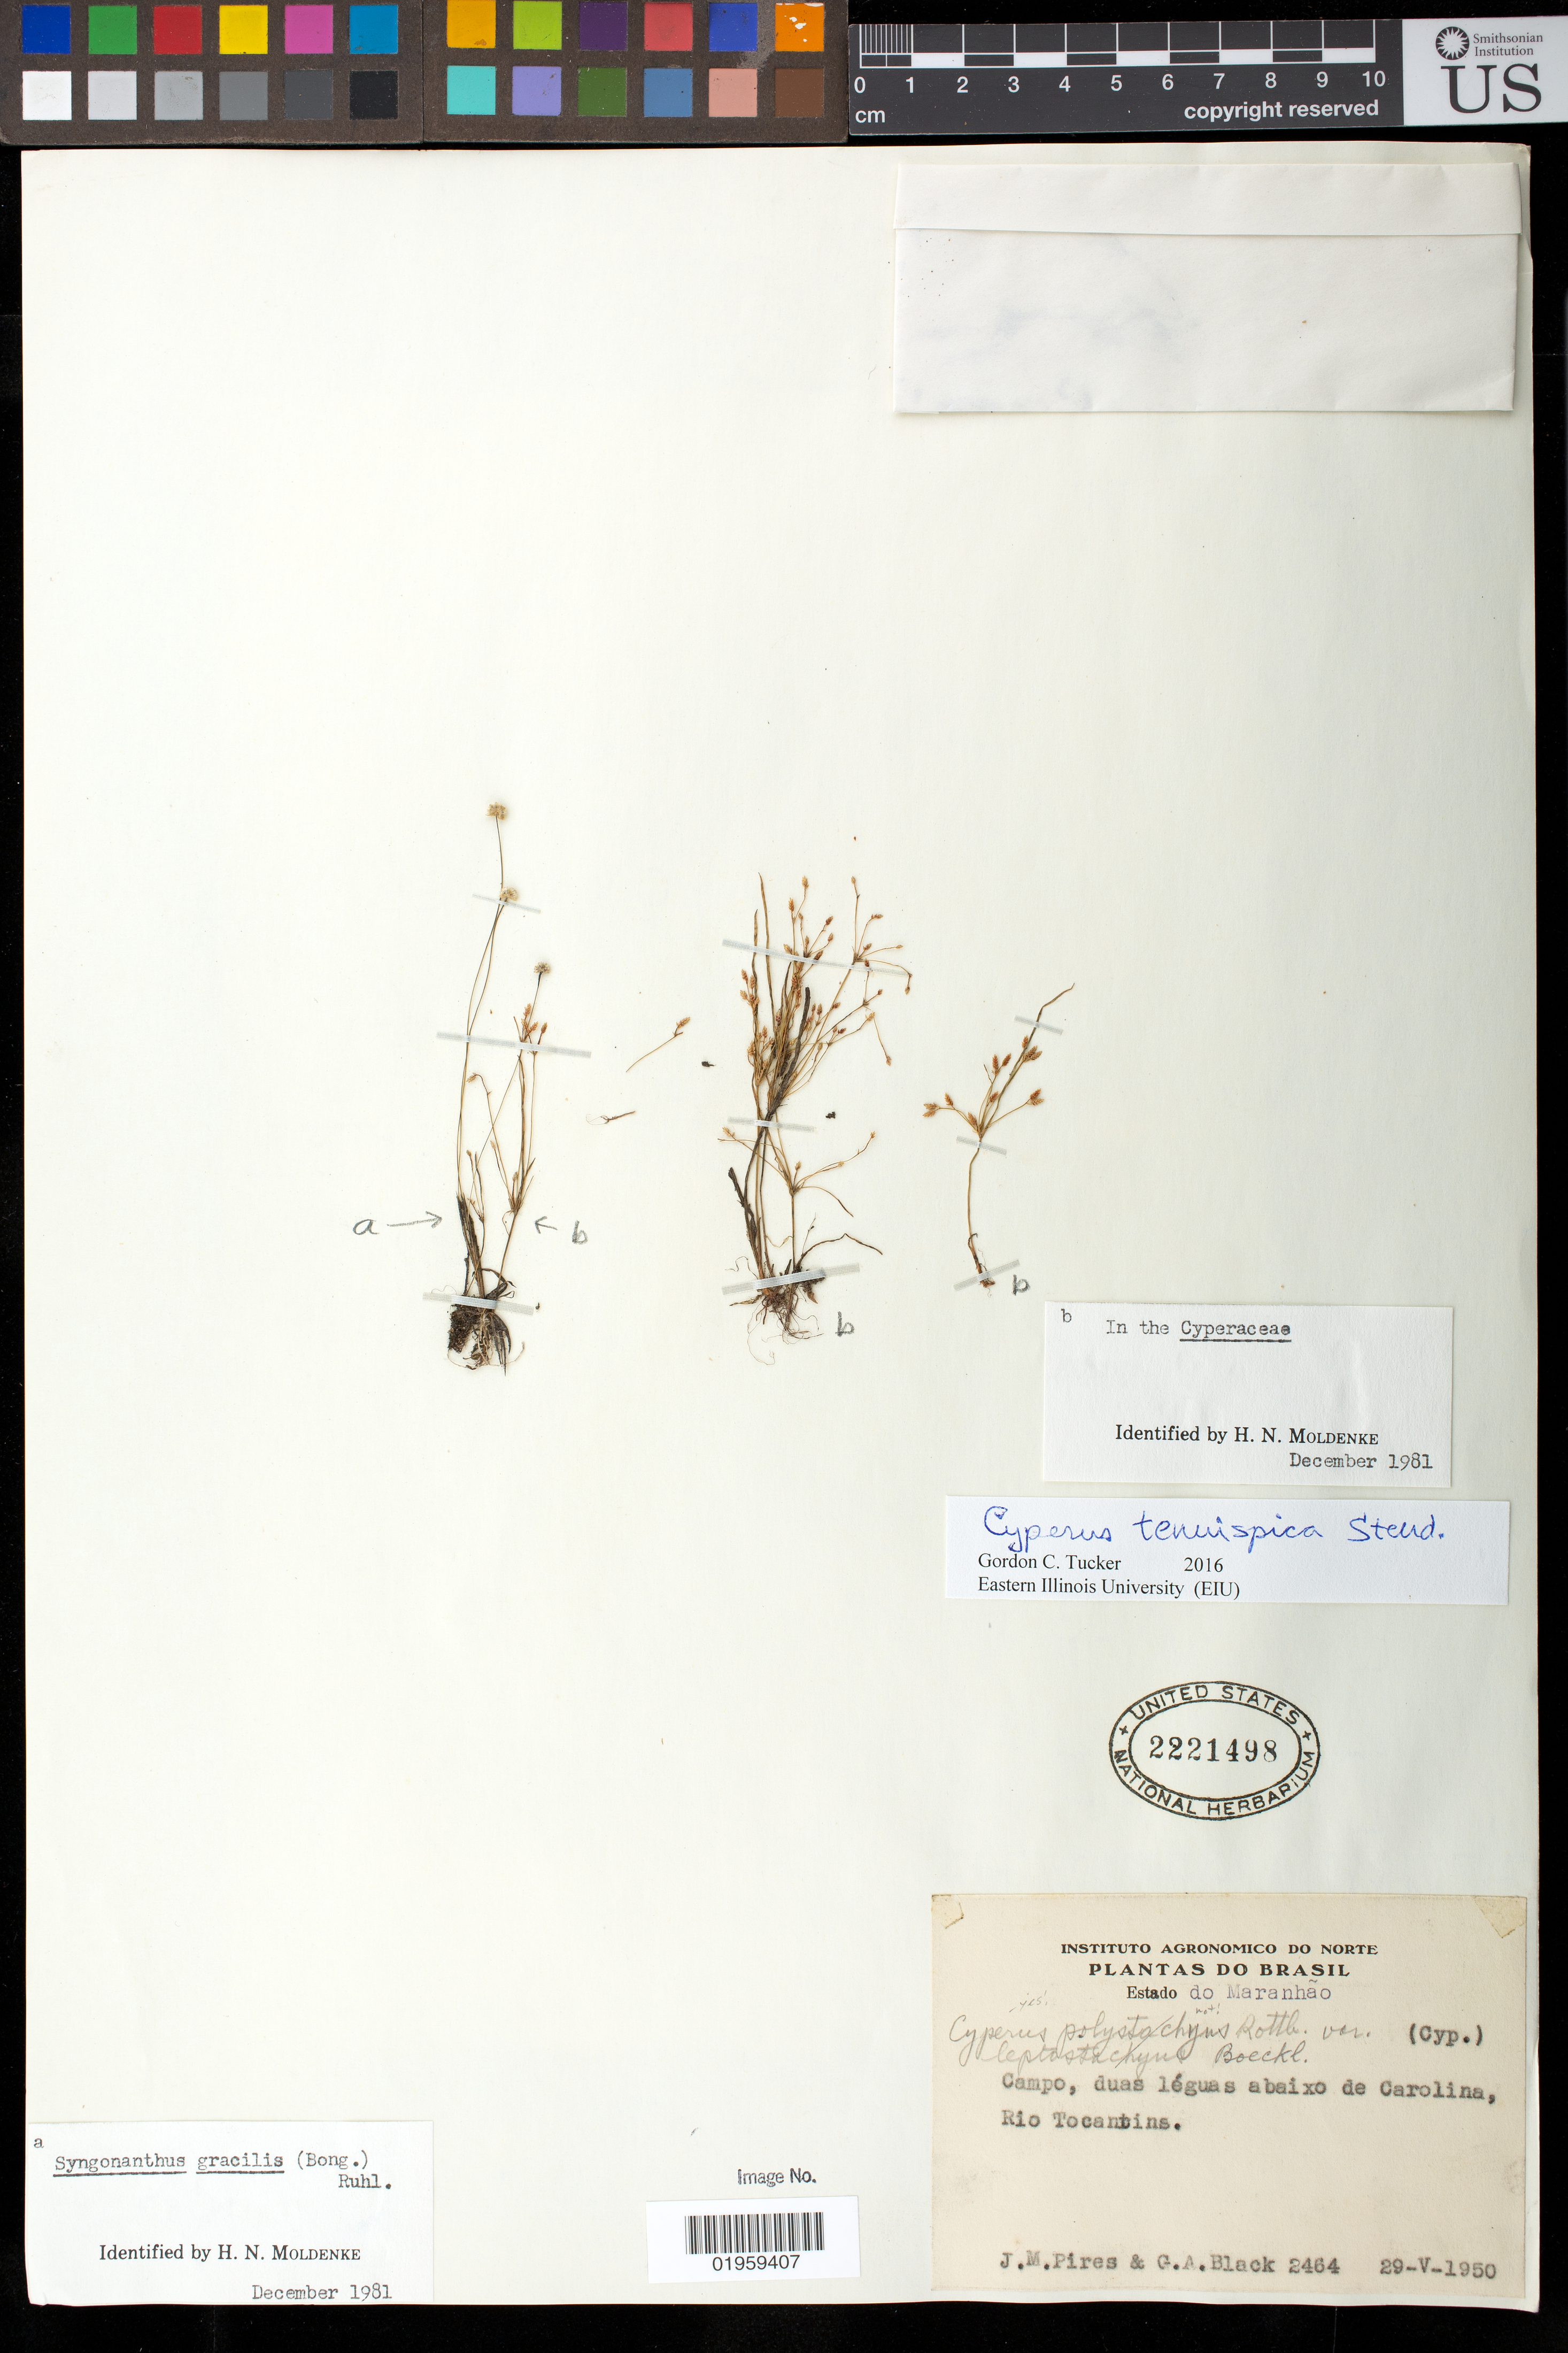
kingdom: Plantae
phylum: Tracheophyta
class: Liliopsida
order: Poales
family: Cyperaceae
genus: Cyperus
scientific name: Cyperus tenuispica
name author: Steud.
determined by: Tucker, G. C.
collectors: J. M. Pires & G. A. Black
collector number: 2464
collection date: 1950-05-29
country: Brazil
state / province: Maranhão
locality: Duas léguas abaixo de Carolina, Rio Tocantins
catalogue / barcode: US 2221498